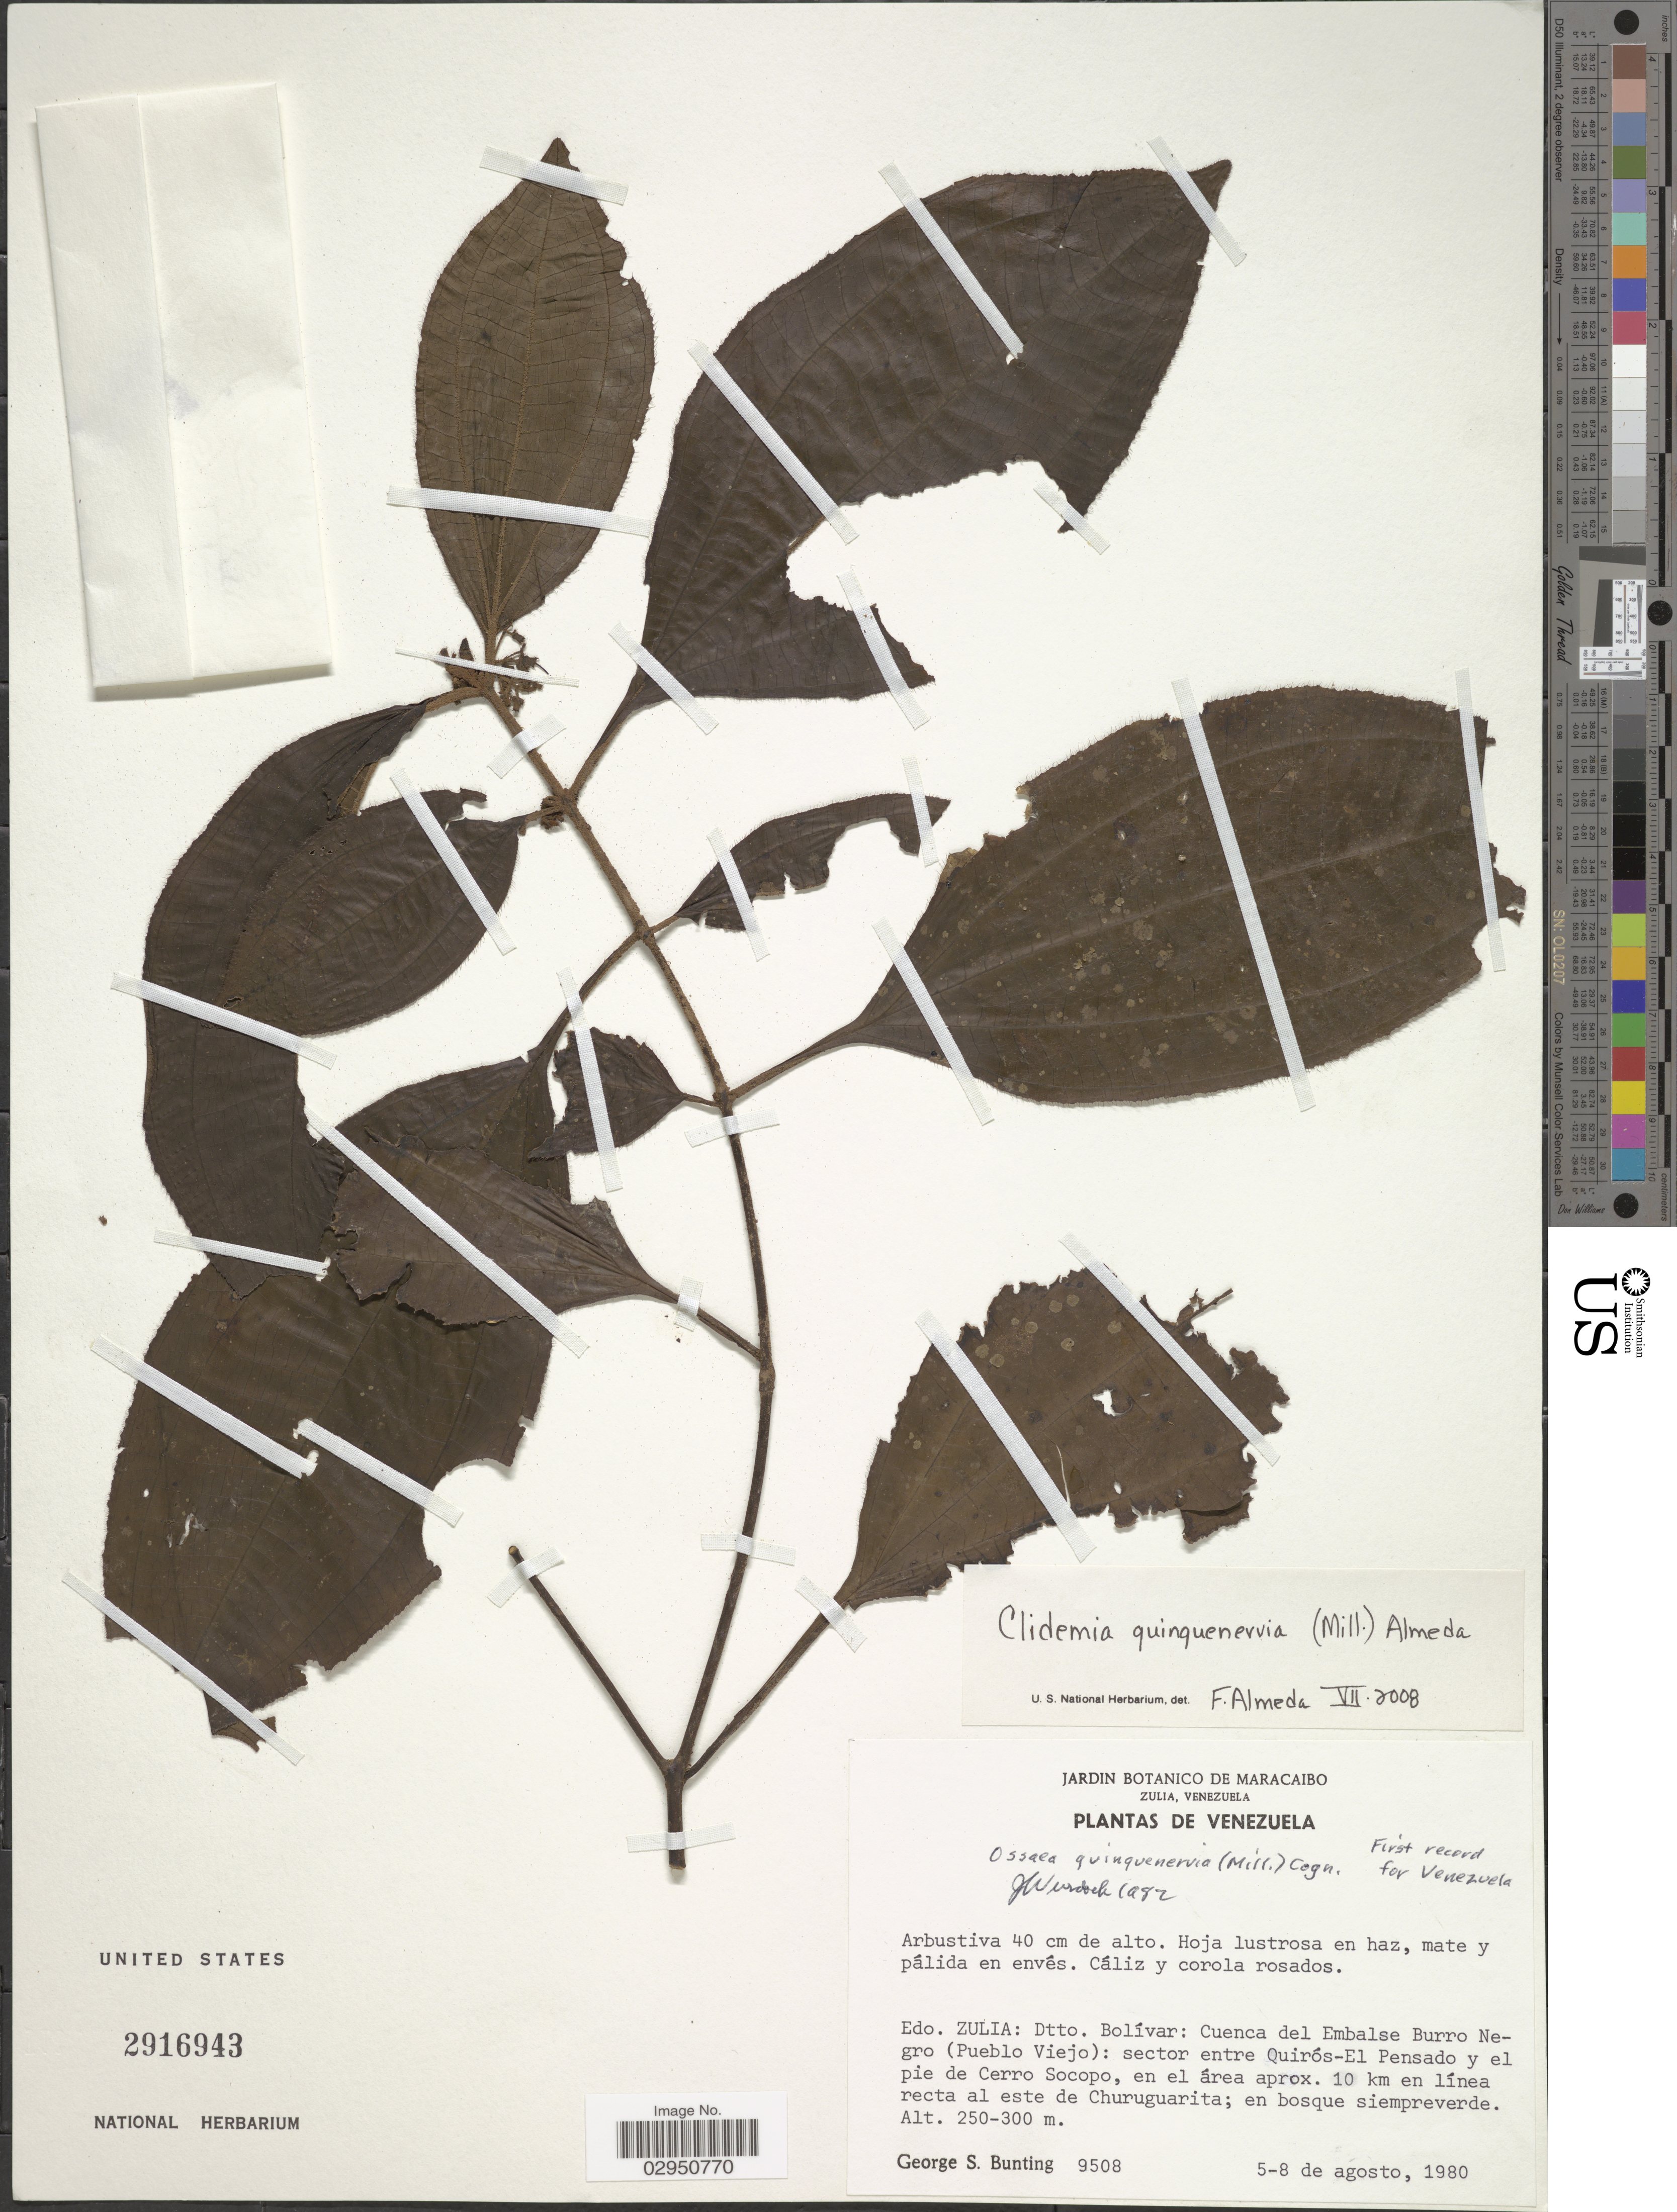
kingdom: Plantae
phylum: Tracheophyta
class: Magnoliopsida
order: Myrtales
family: Melastomataceae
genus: Clidemia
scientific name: Clidemia quinquenervia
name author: (Mill.) Almeda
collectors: G. S. Bunting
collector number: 9508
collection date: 1980-08-05/1980-08-08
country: Venezuela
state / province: Zulia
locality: Dtto. Bolívar: Cuenca del Embalse Burro Negro (Pueblo Viejo): sector entre Quirós-El Pensado y el pie de Cerro Socopo, en el área aprox. 10 km en línea recta al este de Churuguarita.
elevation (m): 250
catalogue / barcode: US 2916943